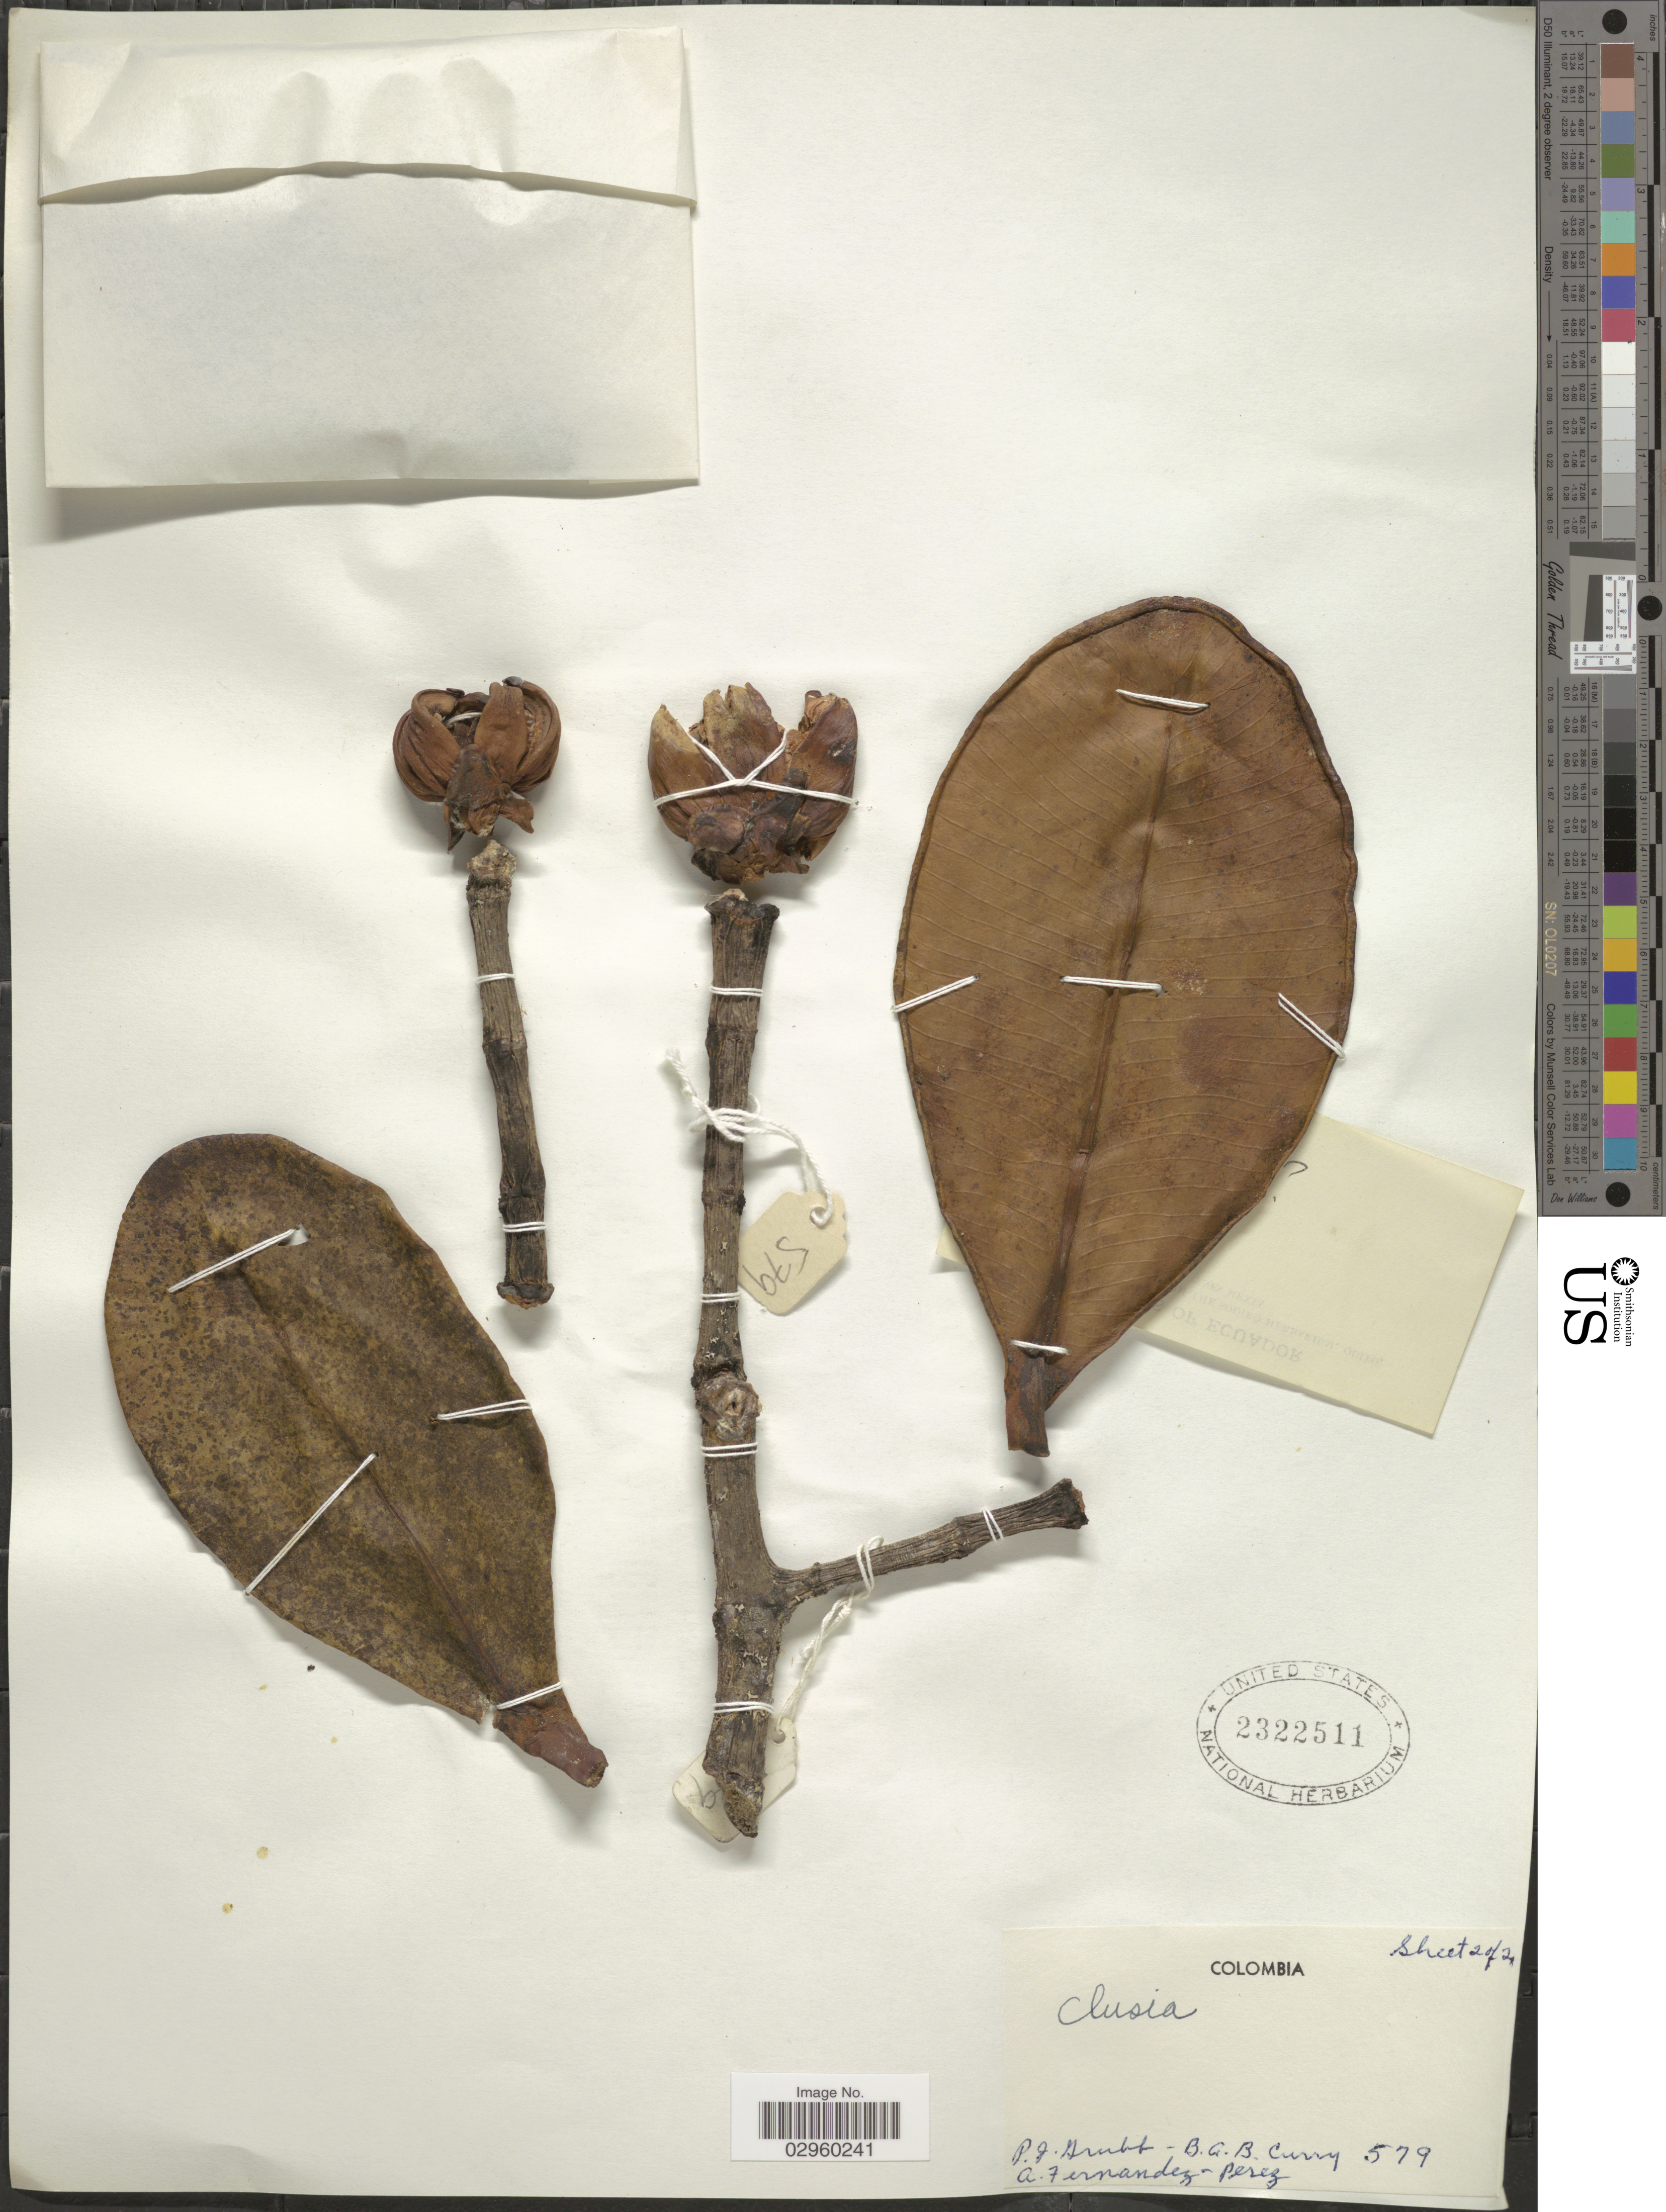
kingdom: Plantae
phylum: Tracheophyta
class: Magnoliopsida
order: Malpighiales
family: Clusiaceae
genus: Clusia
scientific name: Clusia sp.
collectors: P. J. Grubb, B. A. B. Curry & A. Fernández-Pérez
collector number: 579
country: Colombia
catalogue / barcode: US 2322511